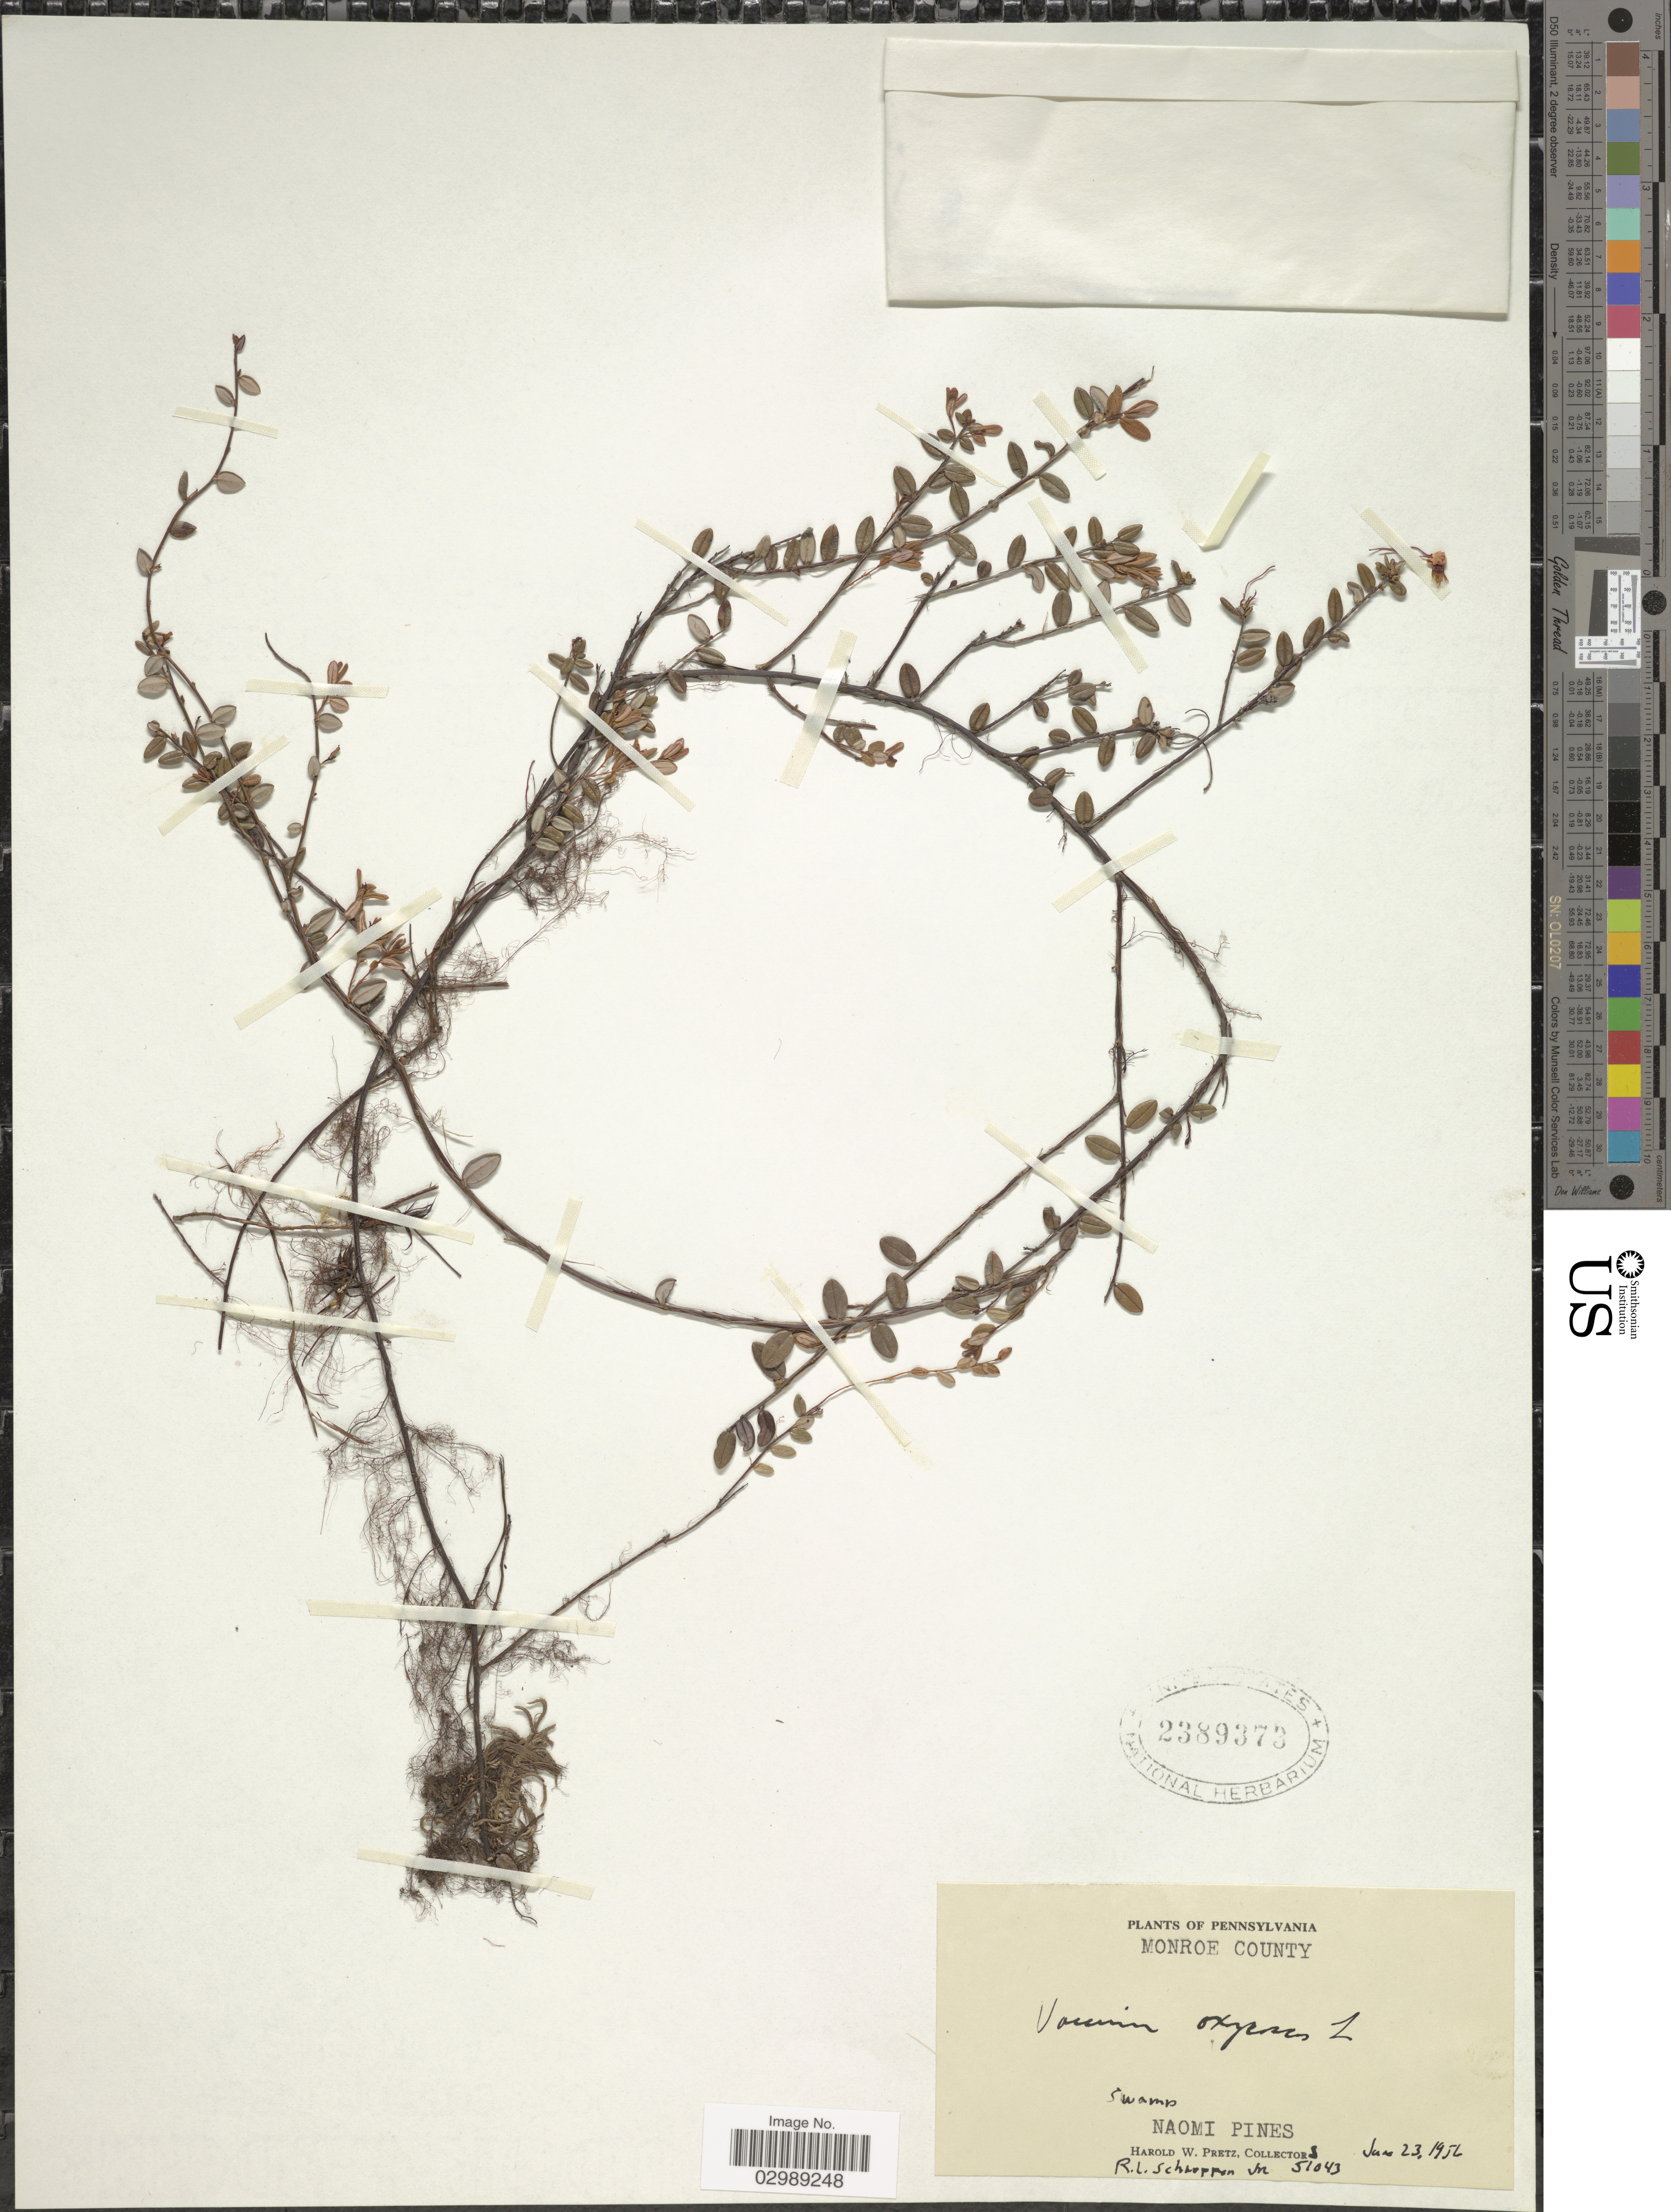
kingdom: Plantae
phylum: Tracheophyta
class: Magnoliopsida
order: Ericales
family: Ericaceae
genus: Vaccinium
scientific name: Vaccinium oxycoccos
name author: L.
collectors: H. W. Pretz & J. Schreppen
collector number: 51043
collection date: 1956-01-23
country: United States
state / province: Pennsylvania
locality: Monroe County, Naomi Pines.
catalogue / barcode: US 2389373